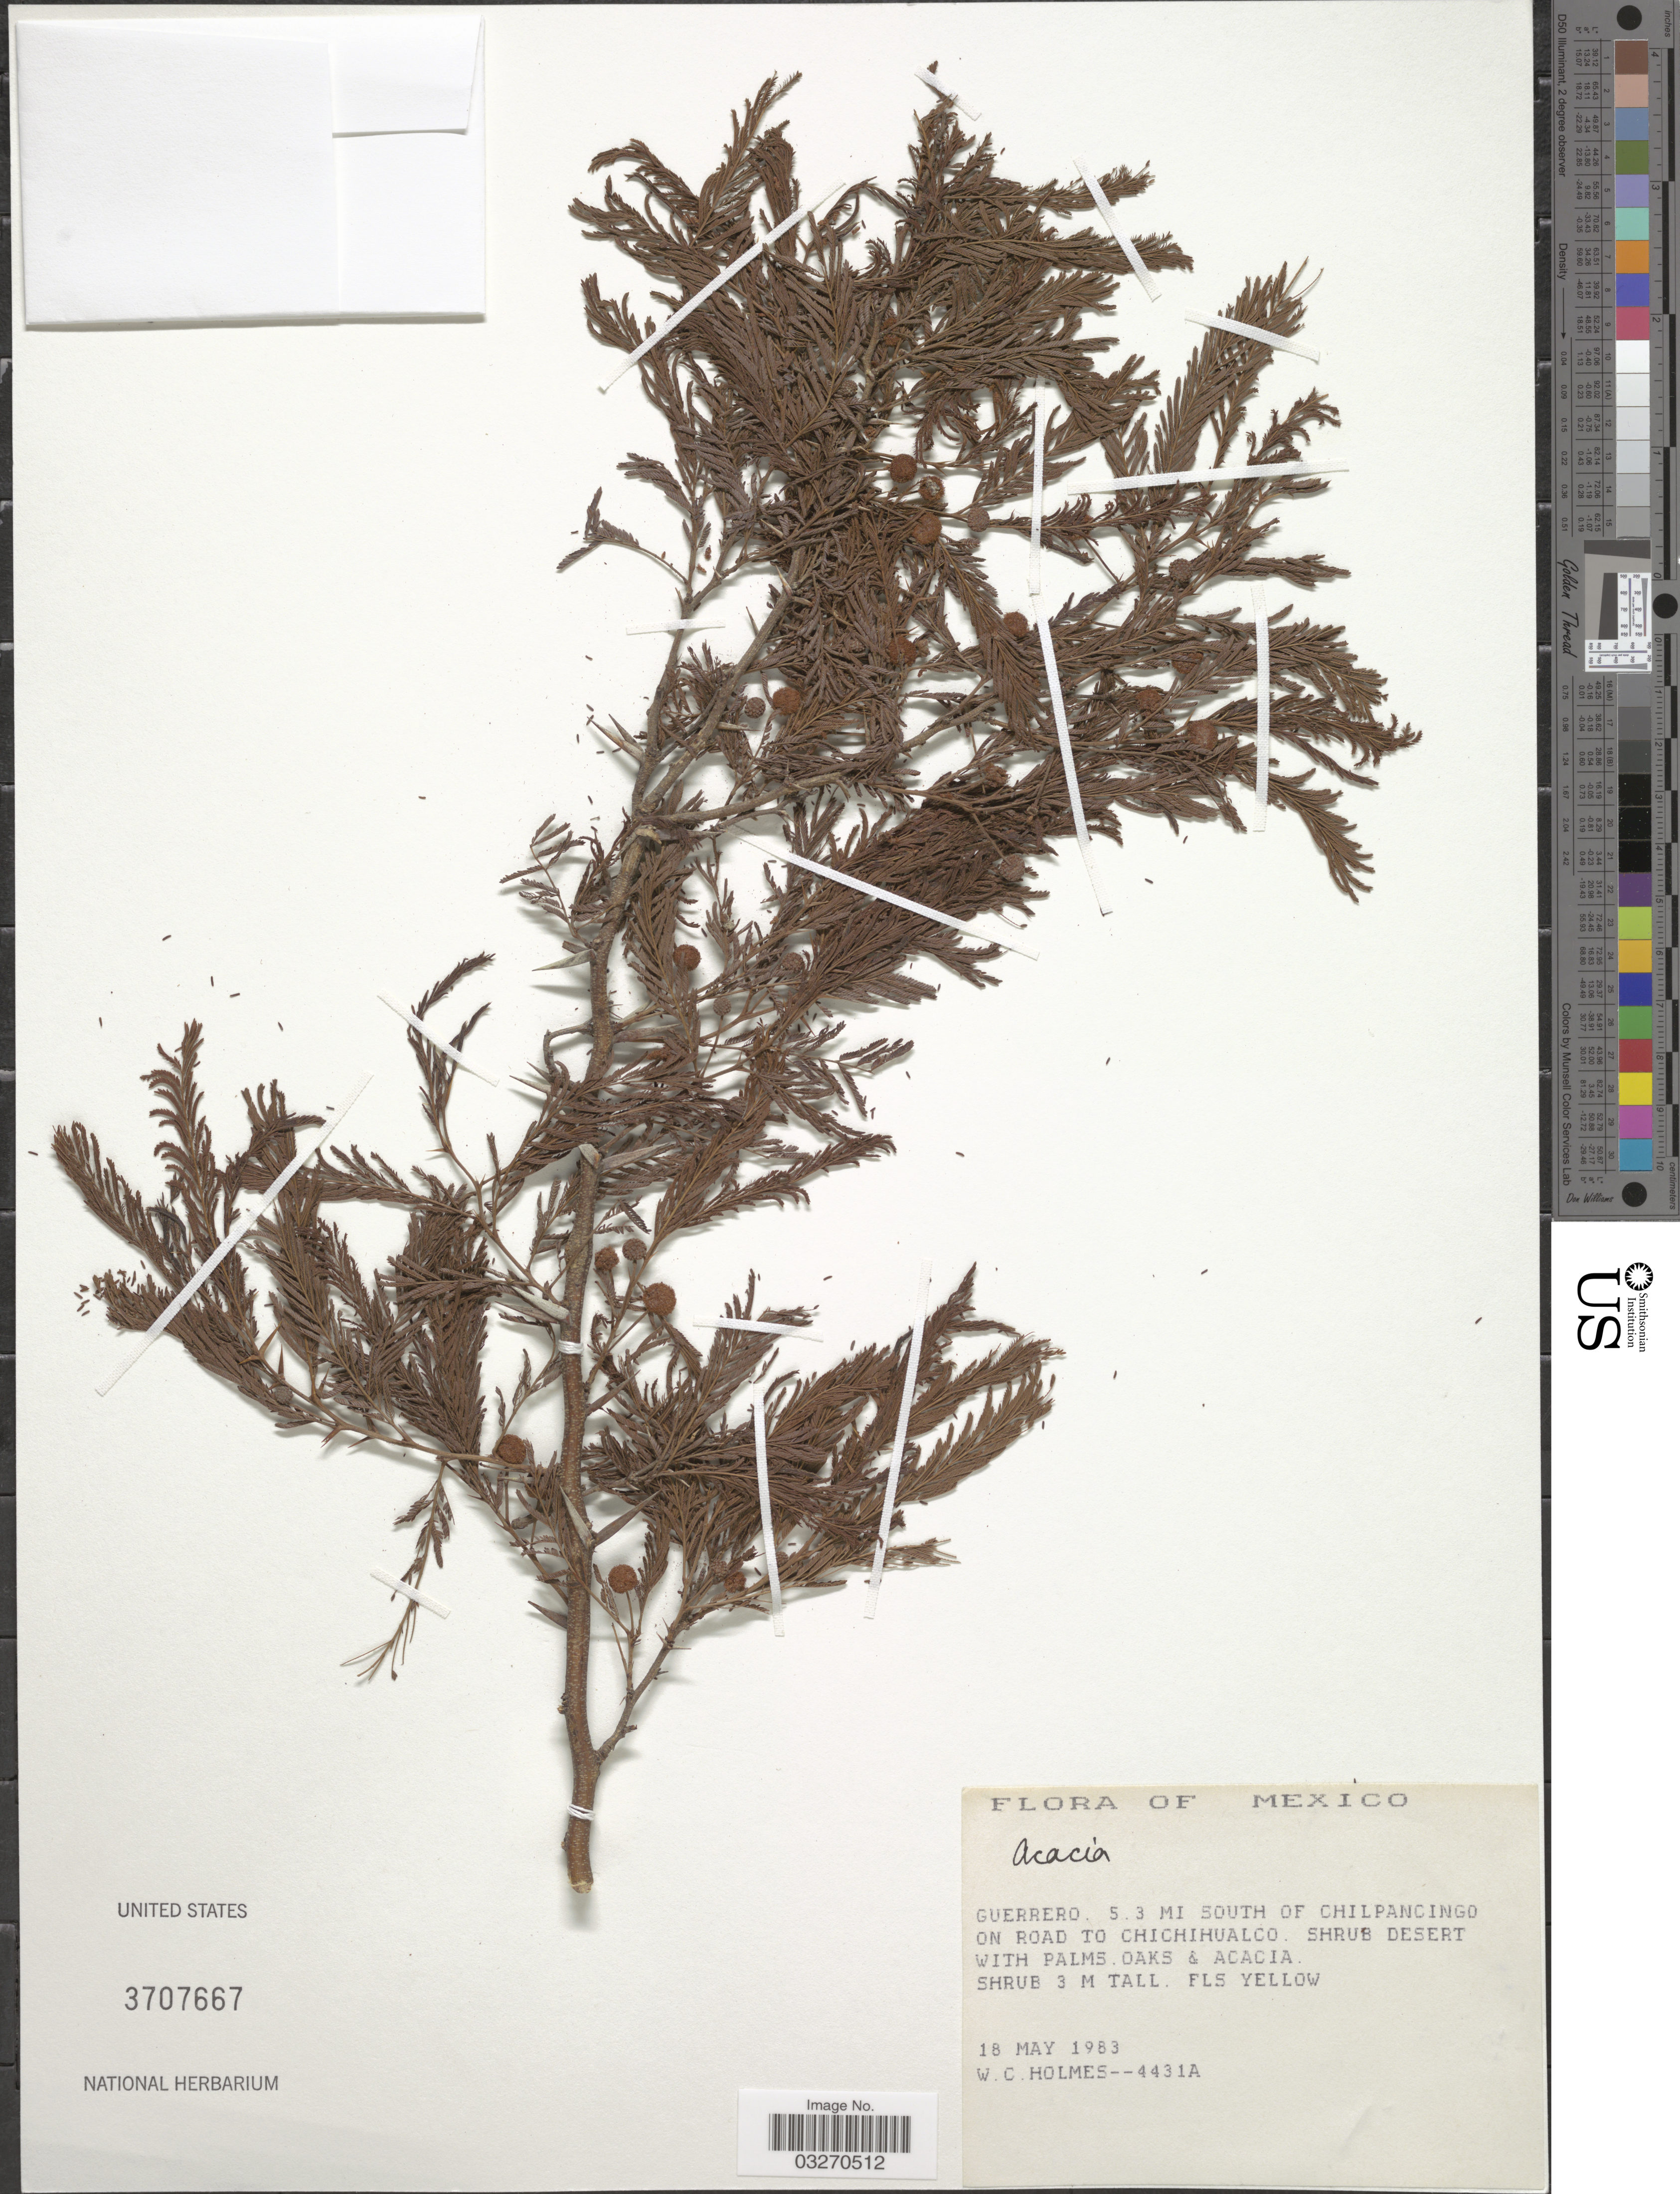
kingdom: Plantae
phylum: Tracheophyta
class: Magnoliopsida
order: Fabales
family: Fabaceae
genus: Acacia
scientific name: Acacia sp.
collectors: W. Holmes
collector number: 4431A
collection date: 1983-05-18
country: Mexico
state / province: Guerrero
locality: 5.3 mi South of Chilpancingo on road to Chichihualco.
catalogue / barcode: US 3707667